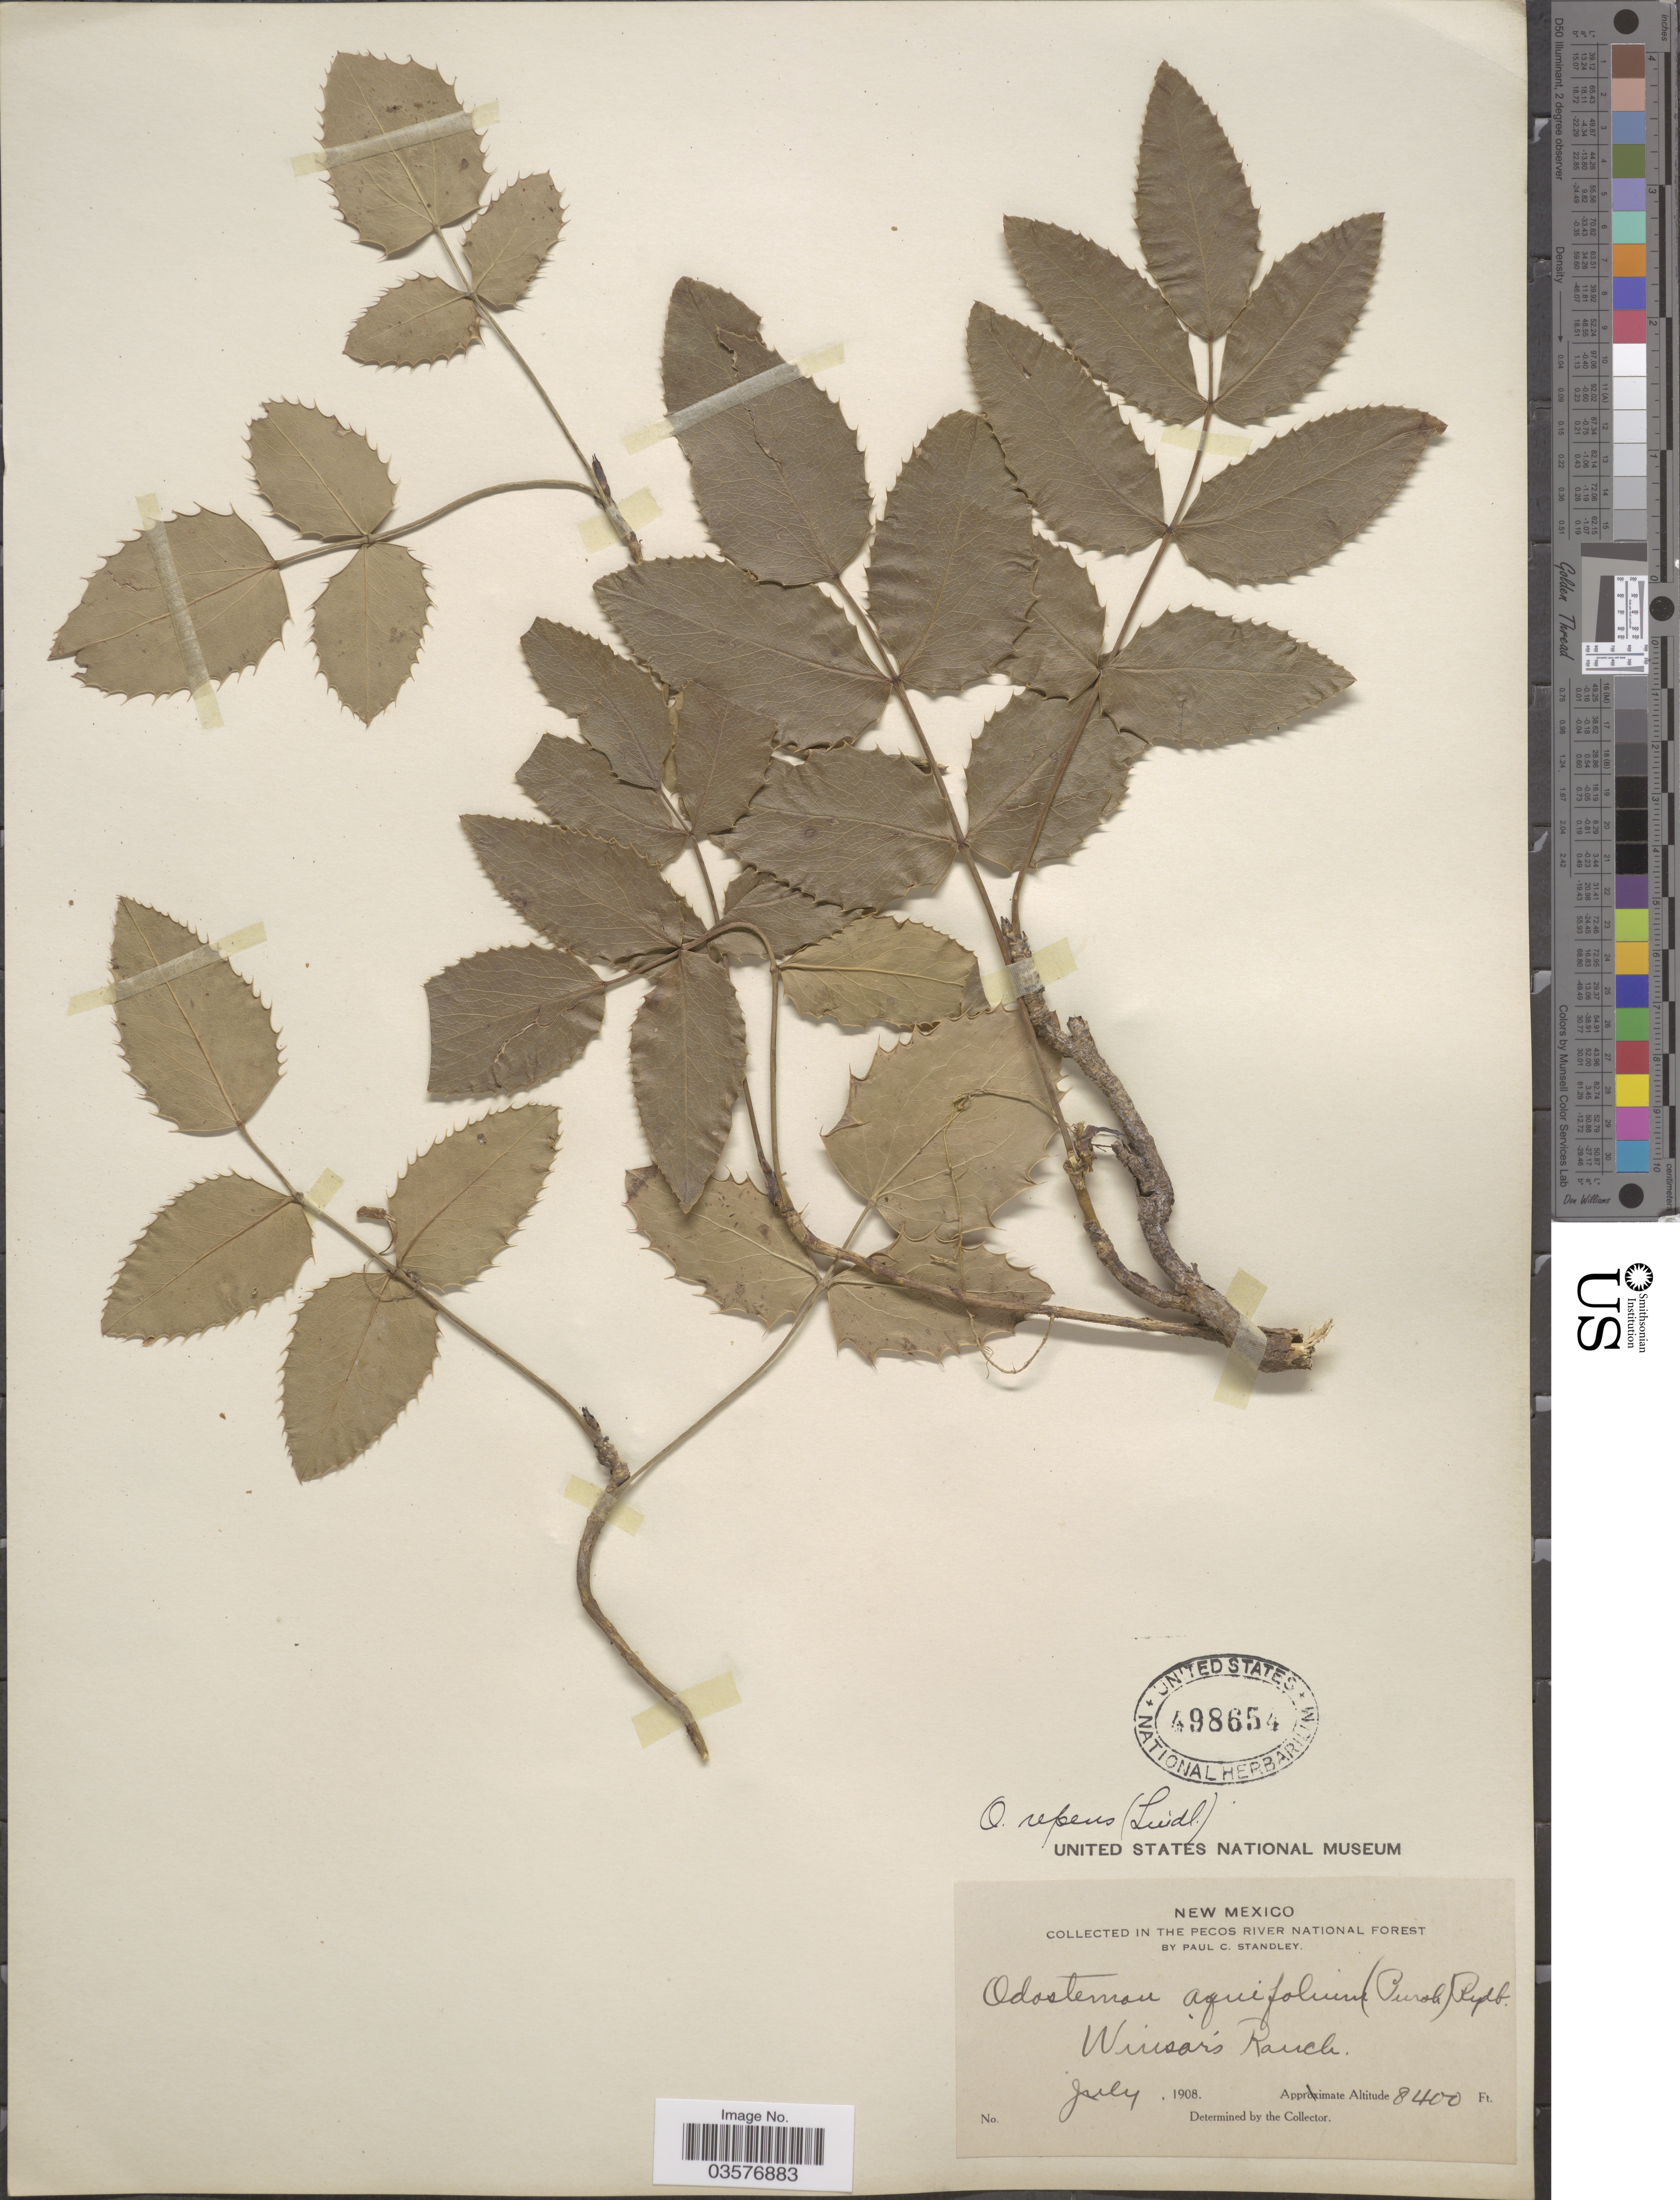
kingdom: Plantae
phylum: Tracheophyta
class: Magnoliopsida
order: Ranunculales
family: Berberidaceae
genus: Mahonia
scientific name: Mahonia repens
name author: (Lindl.) G. Don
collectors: P. C. Standley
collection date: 1908-07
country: United States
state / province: New Mexico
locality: The Pecos River National Forest. Winsor's Ranch.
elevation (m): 2560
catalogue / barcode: US 498654